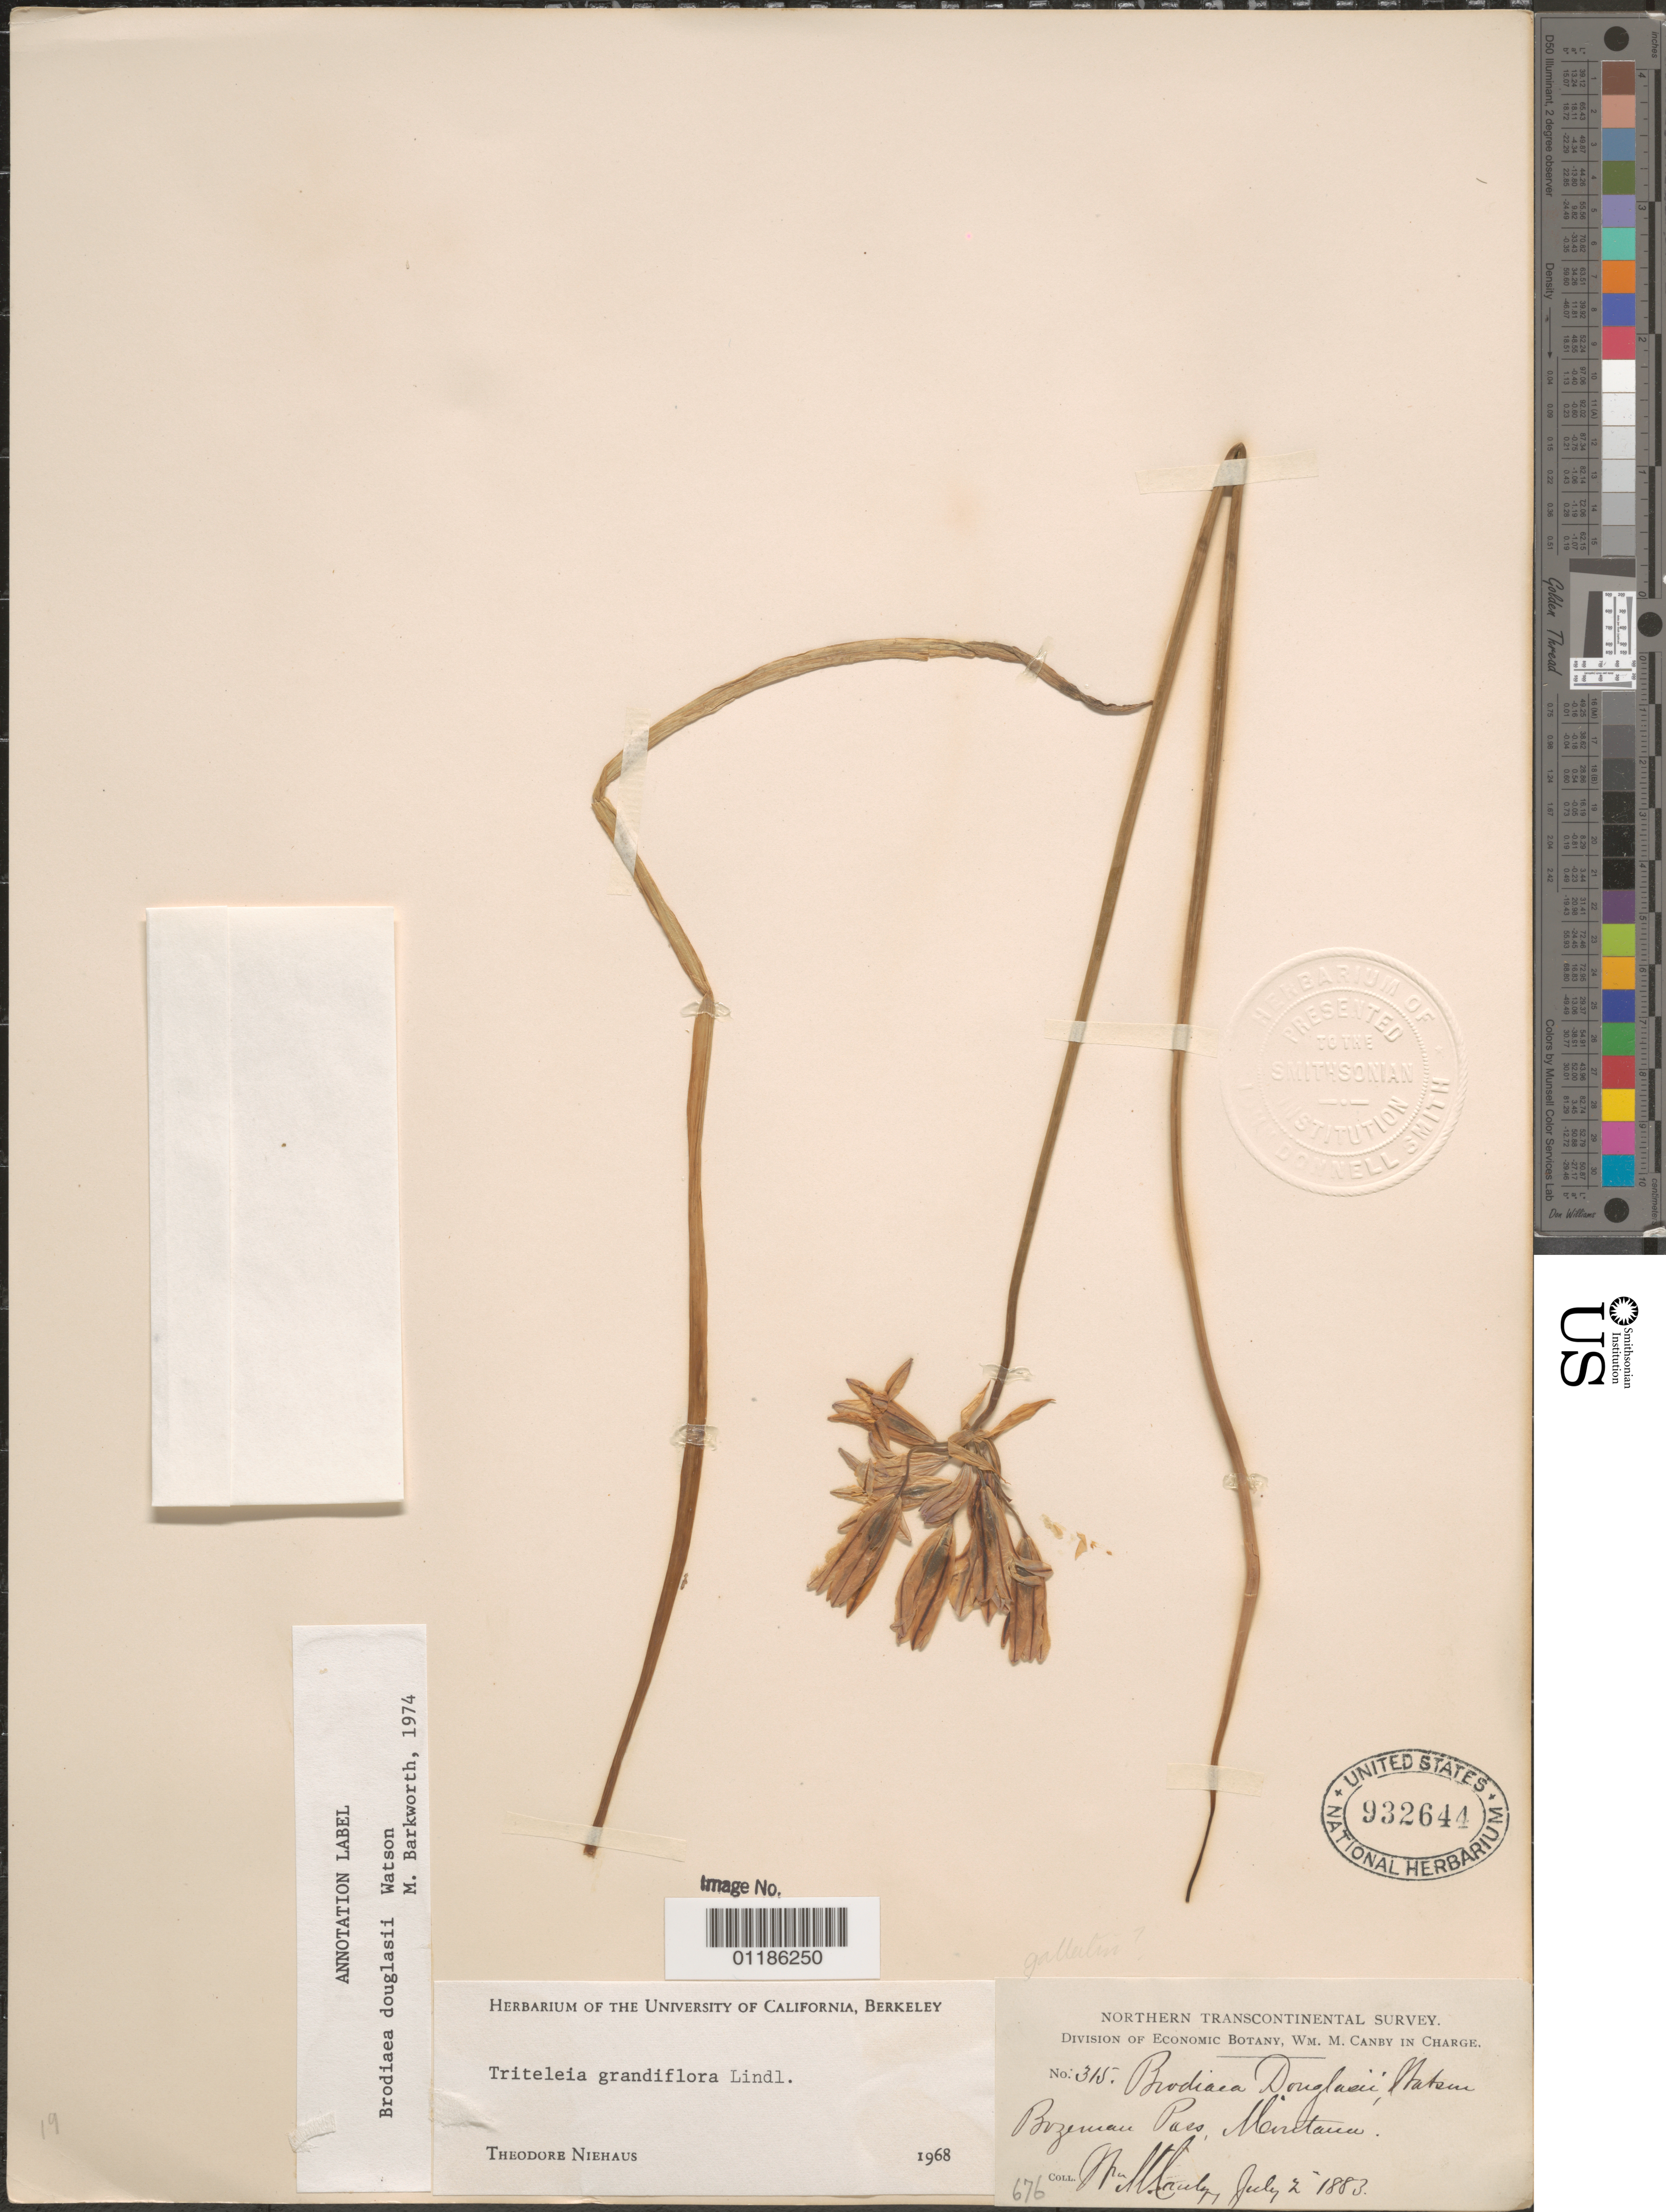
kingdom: Plantae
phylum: Tracheophyta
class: Liliopsida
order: Asparagales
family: Asparagaceae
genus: Brodiaea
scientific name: Brodiaea douglasii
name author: S. Watson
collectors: W. M. Canby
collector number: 315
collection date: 1883-07-02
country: United States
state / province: Montana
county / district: Gallatin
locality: Bozeman Pass.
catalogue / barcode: US 932644